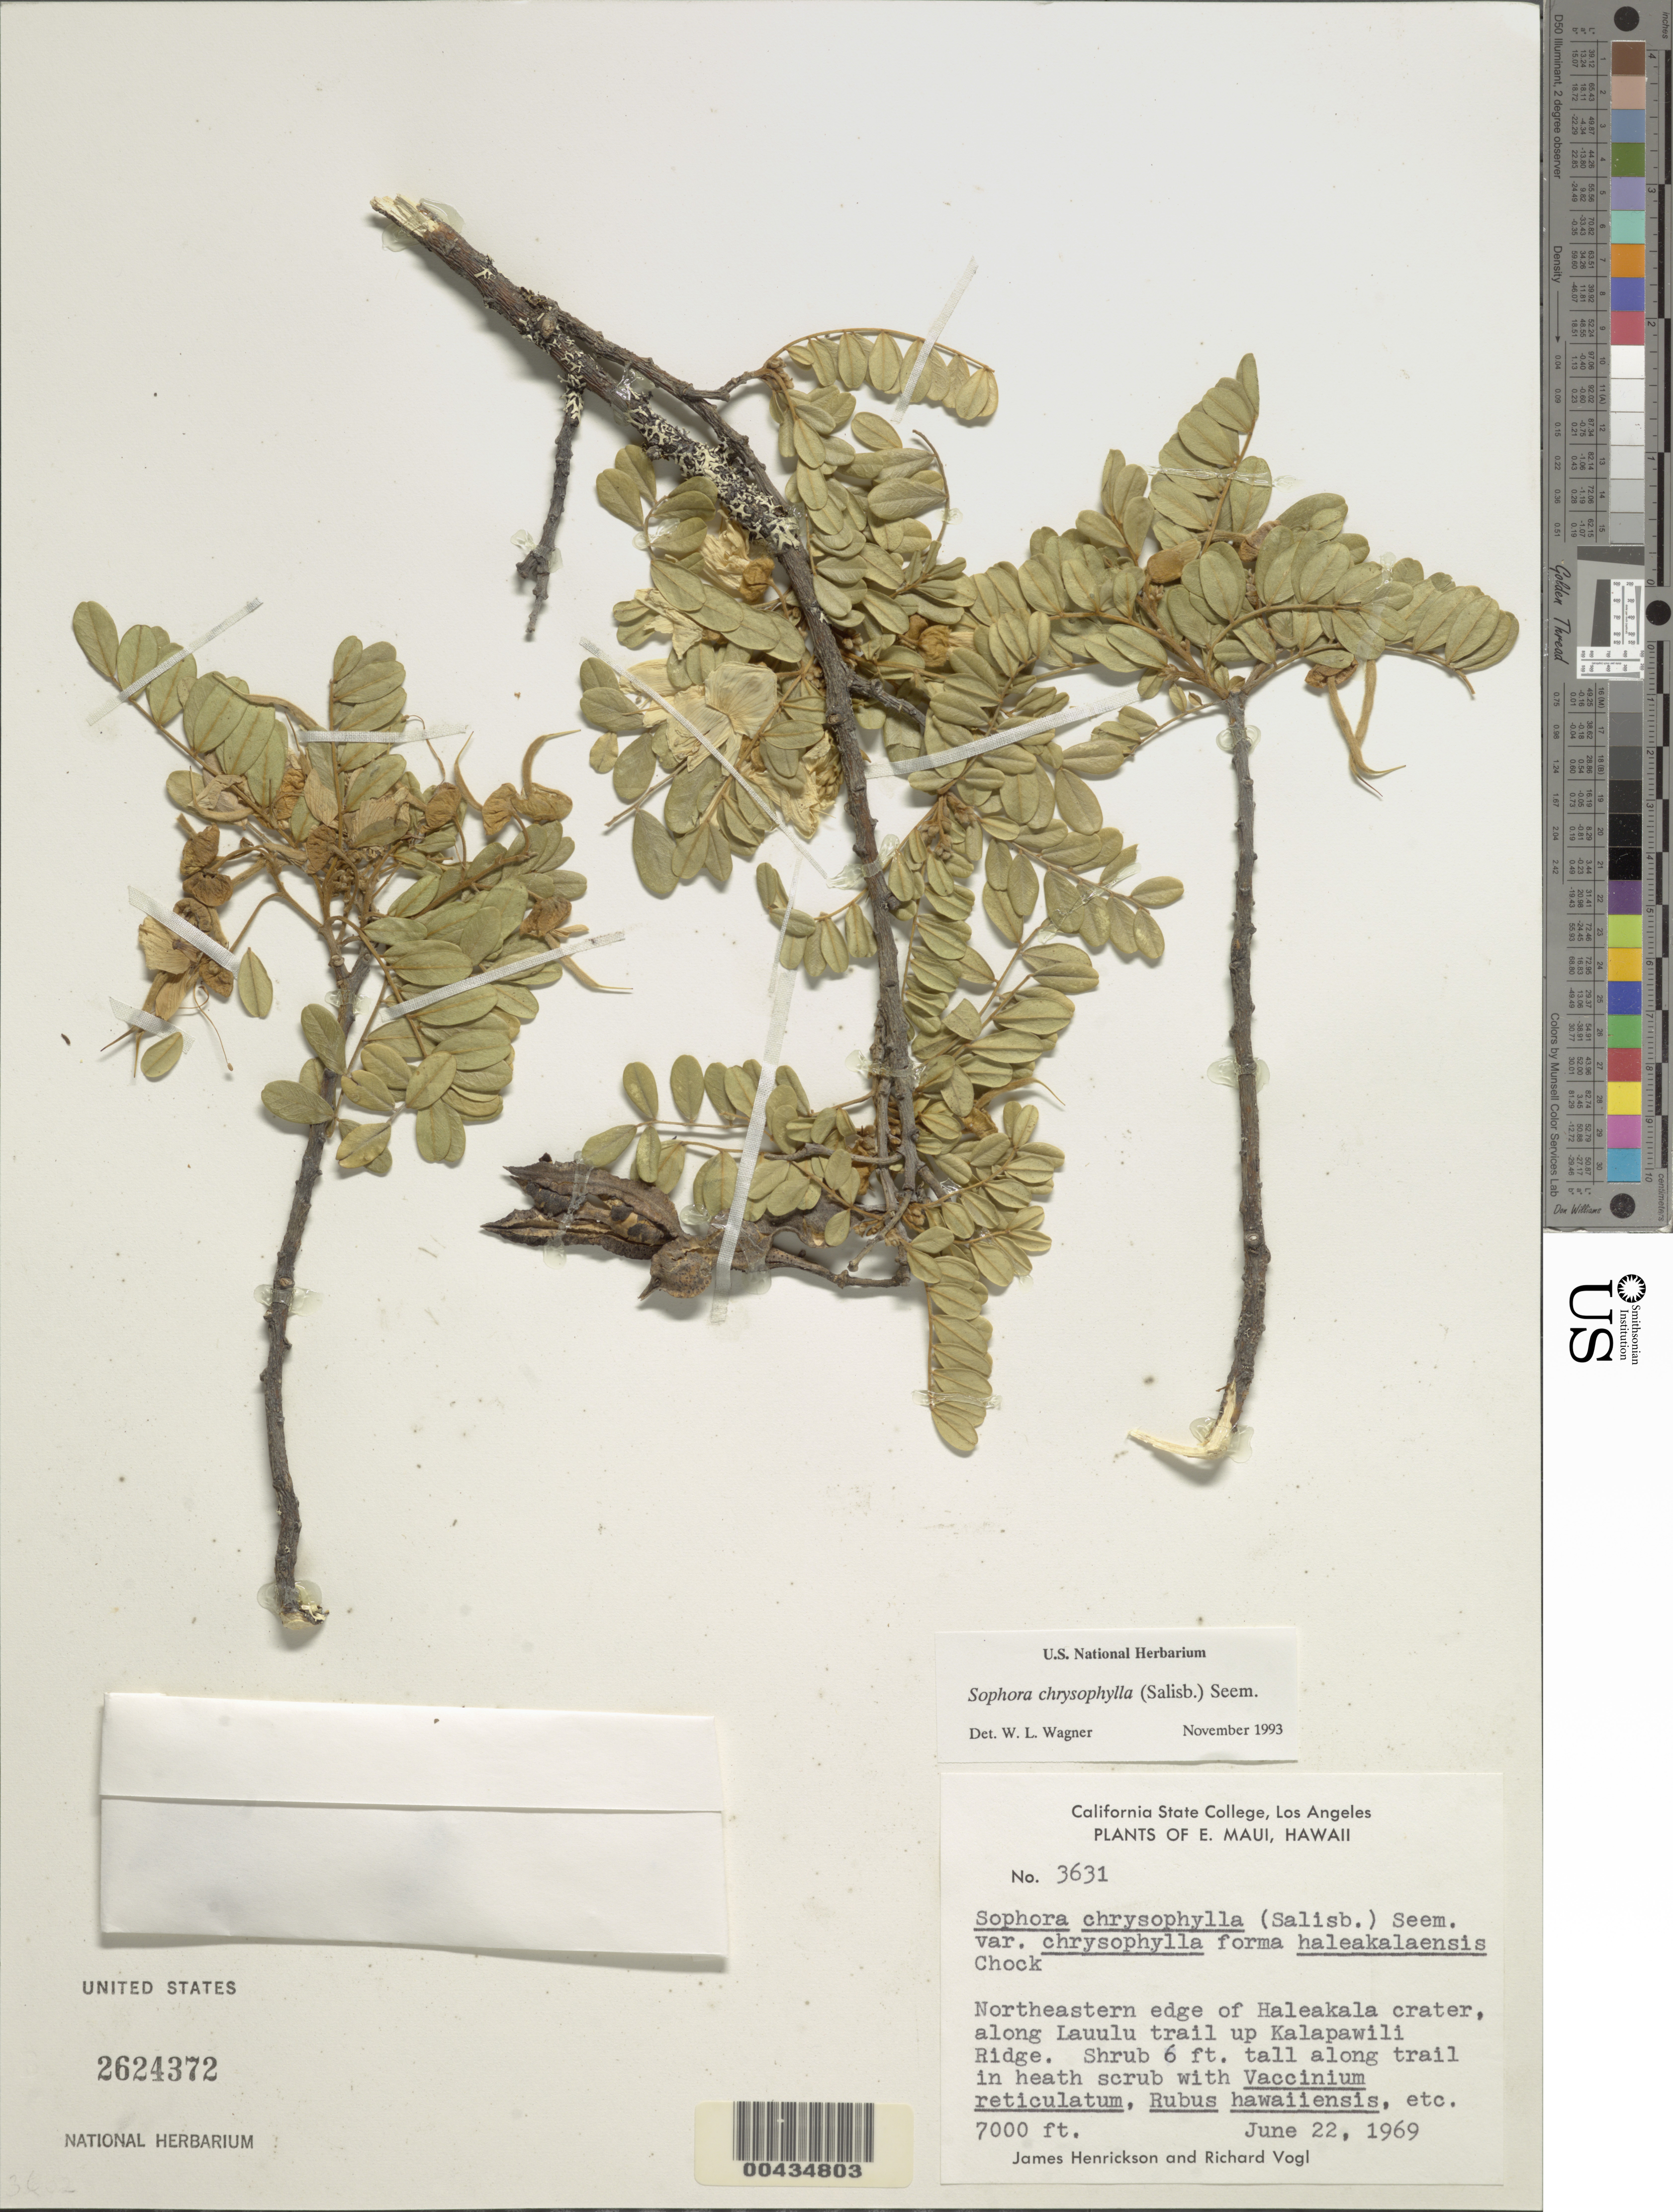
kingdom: Plantae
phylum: Tracheophyta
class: Magnoliopsida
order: Fabales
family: Fabaceae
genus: Sophora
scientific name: Sophora chrysophylla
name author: (Salisb.) Seem.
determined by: Wagner, W. L., (BOT), Smithsonian Institution - National Museum of Natural History (UNITED STATES)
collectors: J. S. Henrickson & R. Vogl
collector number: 3631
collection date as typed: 22 Jun 1969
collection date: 1969-06-22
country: United States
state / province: Hawaii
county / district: Maui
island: Maui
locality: NE edge of Haleakala crater, along Lauulu trail up Kalapawili Ridge, E Maui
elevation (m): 2134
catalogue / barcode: US 2624372